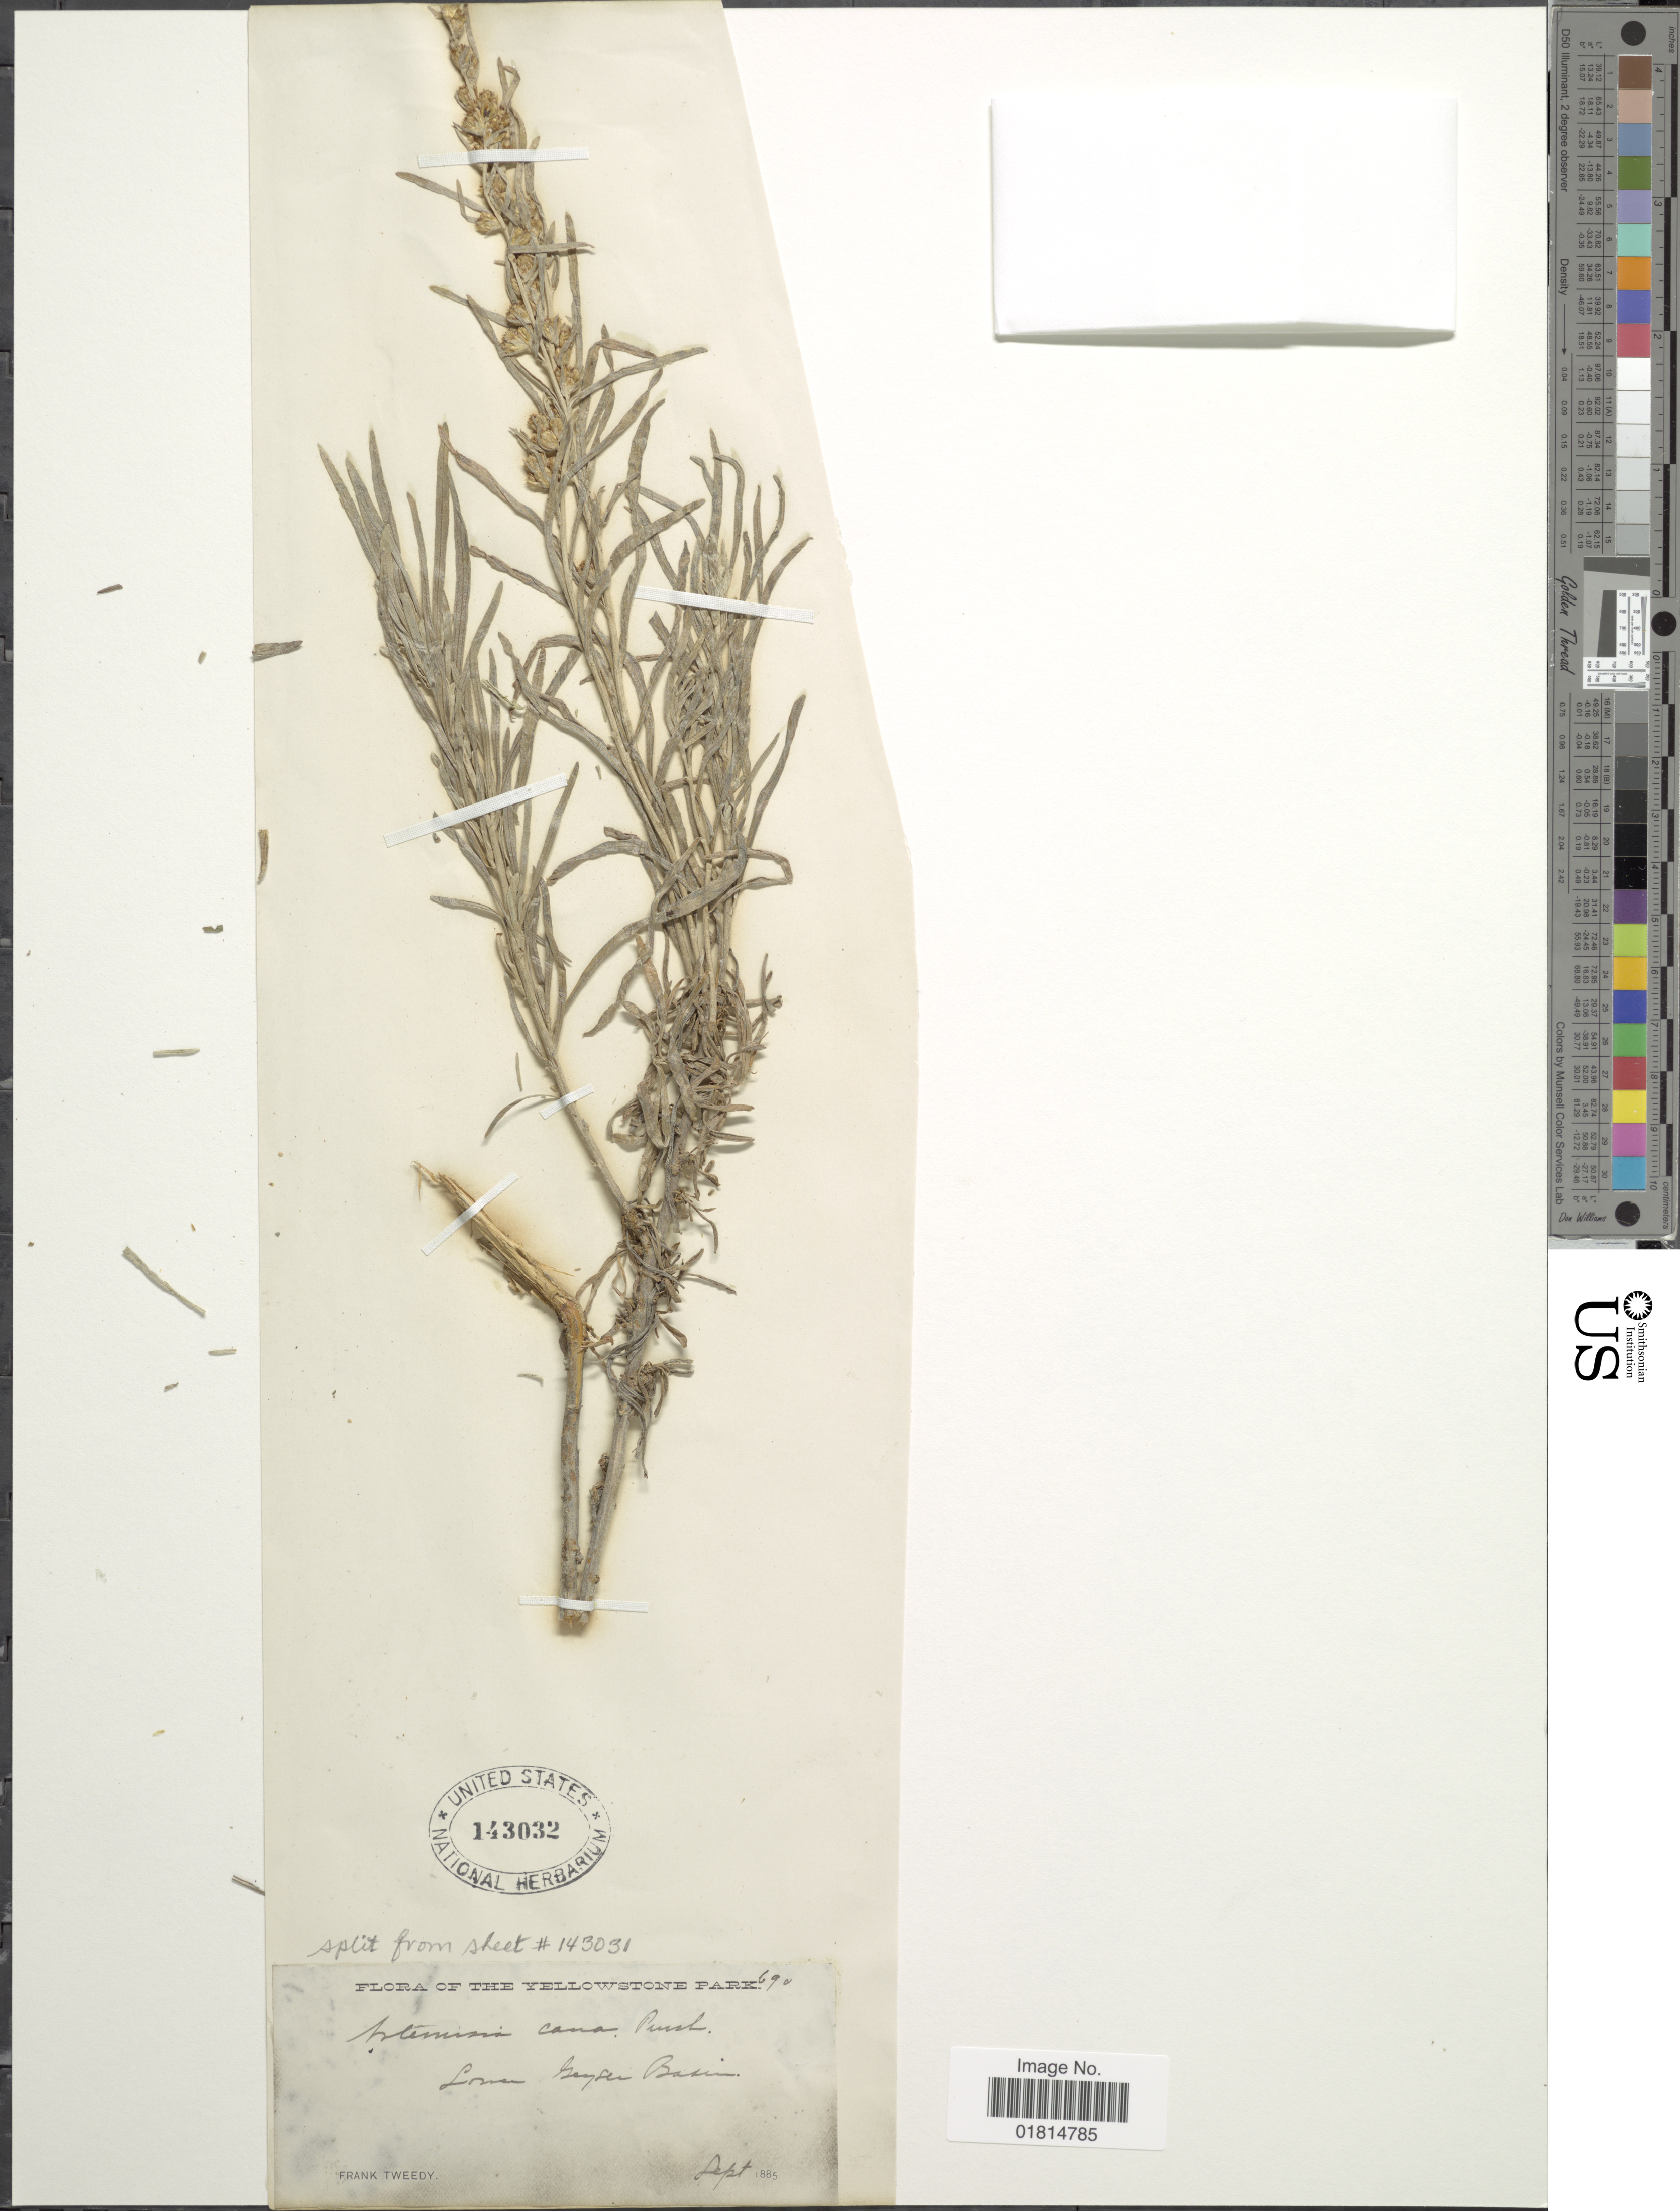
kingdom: Plantae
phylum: Tracheophyta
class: Magnoliopsida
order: Asterales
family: Asteraceae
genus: Artemisia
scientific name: Artemisia cana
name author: Pursh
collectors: F. Tweedy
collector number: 690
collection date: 1885-09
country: United States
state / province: Wyoming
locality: Yellowstone Park. Lower Geyser Basin.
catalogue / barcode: US 143032